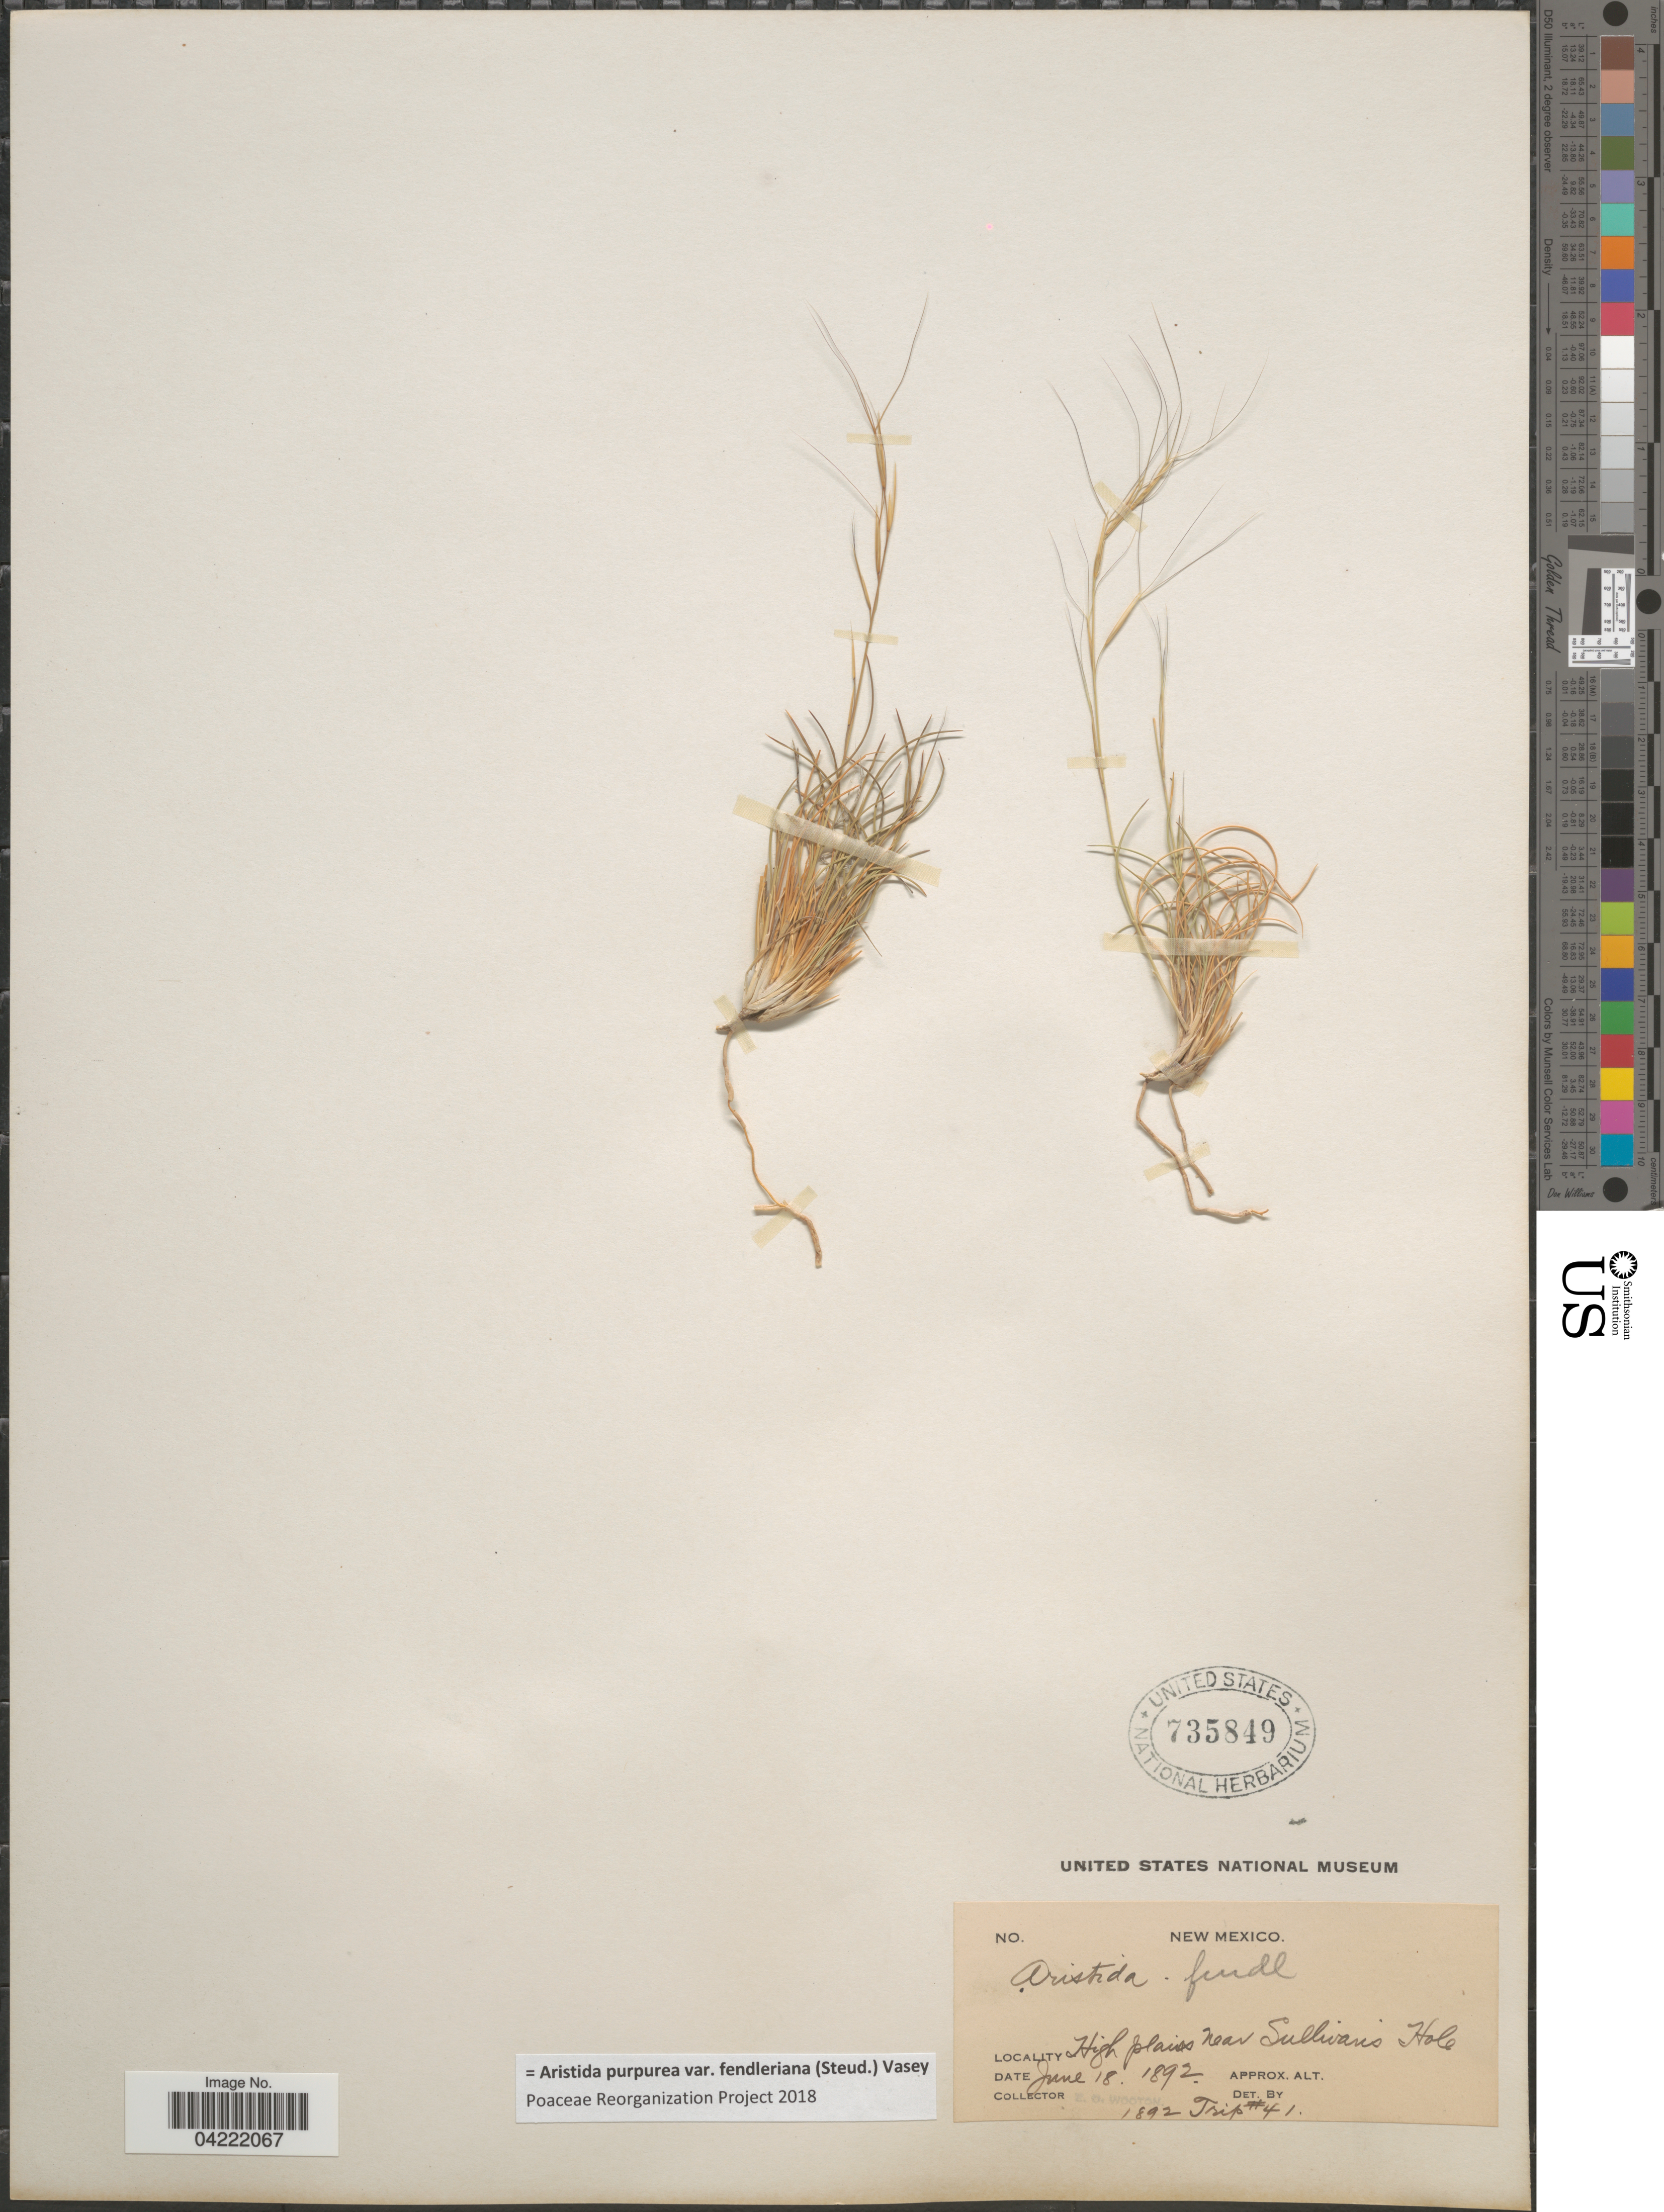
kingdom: Plantae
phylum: Tracheophyta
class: Liliopsida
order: Poales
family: Poaceae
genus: Aristida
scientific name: Aristida purpurea var. fendleriana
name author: (Steud.) Vasey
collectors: E. O. Wooton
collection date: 1892-06-18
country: United States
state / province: New Mexico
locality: High plains near Sullivans Hole. Trip #41.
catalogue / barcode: US 735849